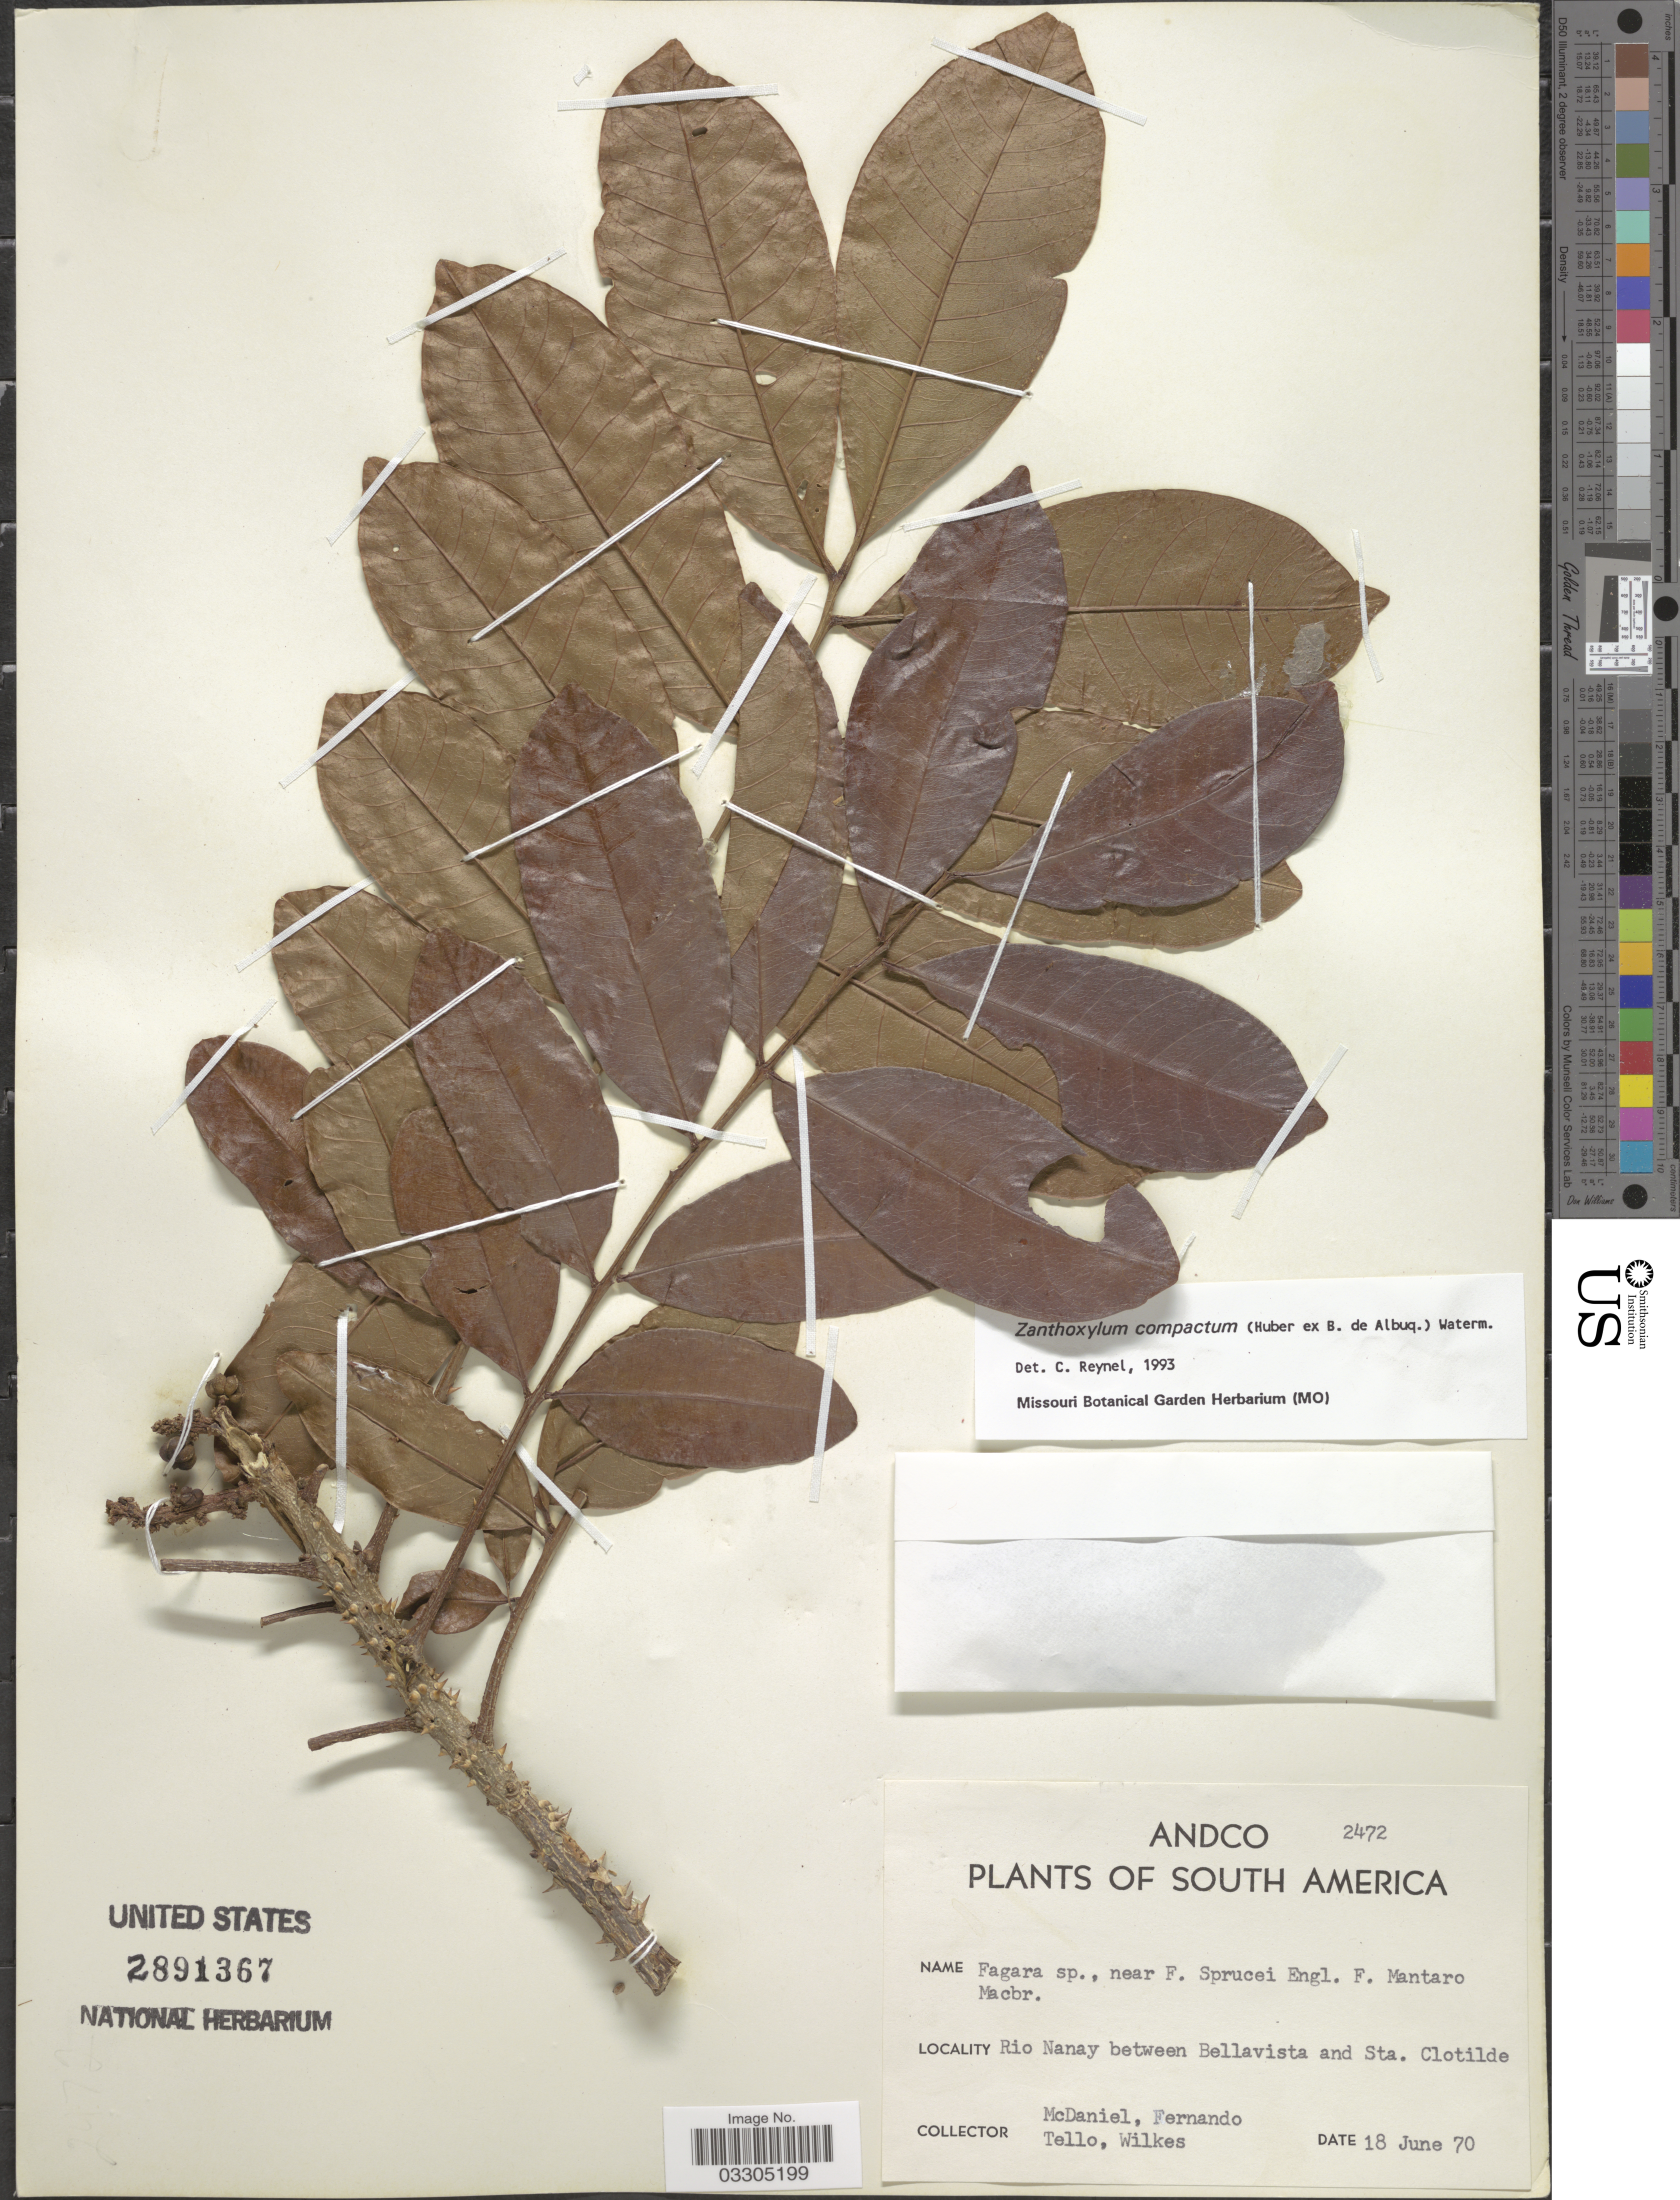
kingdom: Plantae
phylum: Tracheophyta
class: Magnoliopsida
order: Sapindales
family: Rutaceae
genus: Zanthoxylum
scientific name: Zanthoxylum compactum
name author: (Huber ex Albuq.) P.G. Waterman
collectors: -- McDaniel, -- Fernando, -. Tello & Wilkes Explor. Exped.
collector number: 2472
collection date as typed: Transcribed d/m/y: 18/6/70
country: Peru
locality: Andco, South America, Rio Nanay between Bellavista and Sta. Clotilde.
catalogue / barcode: US 2891367